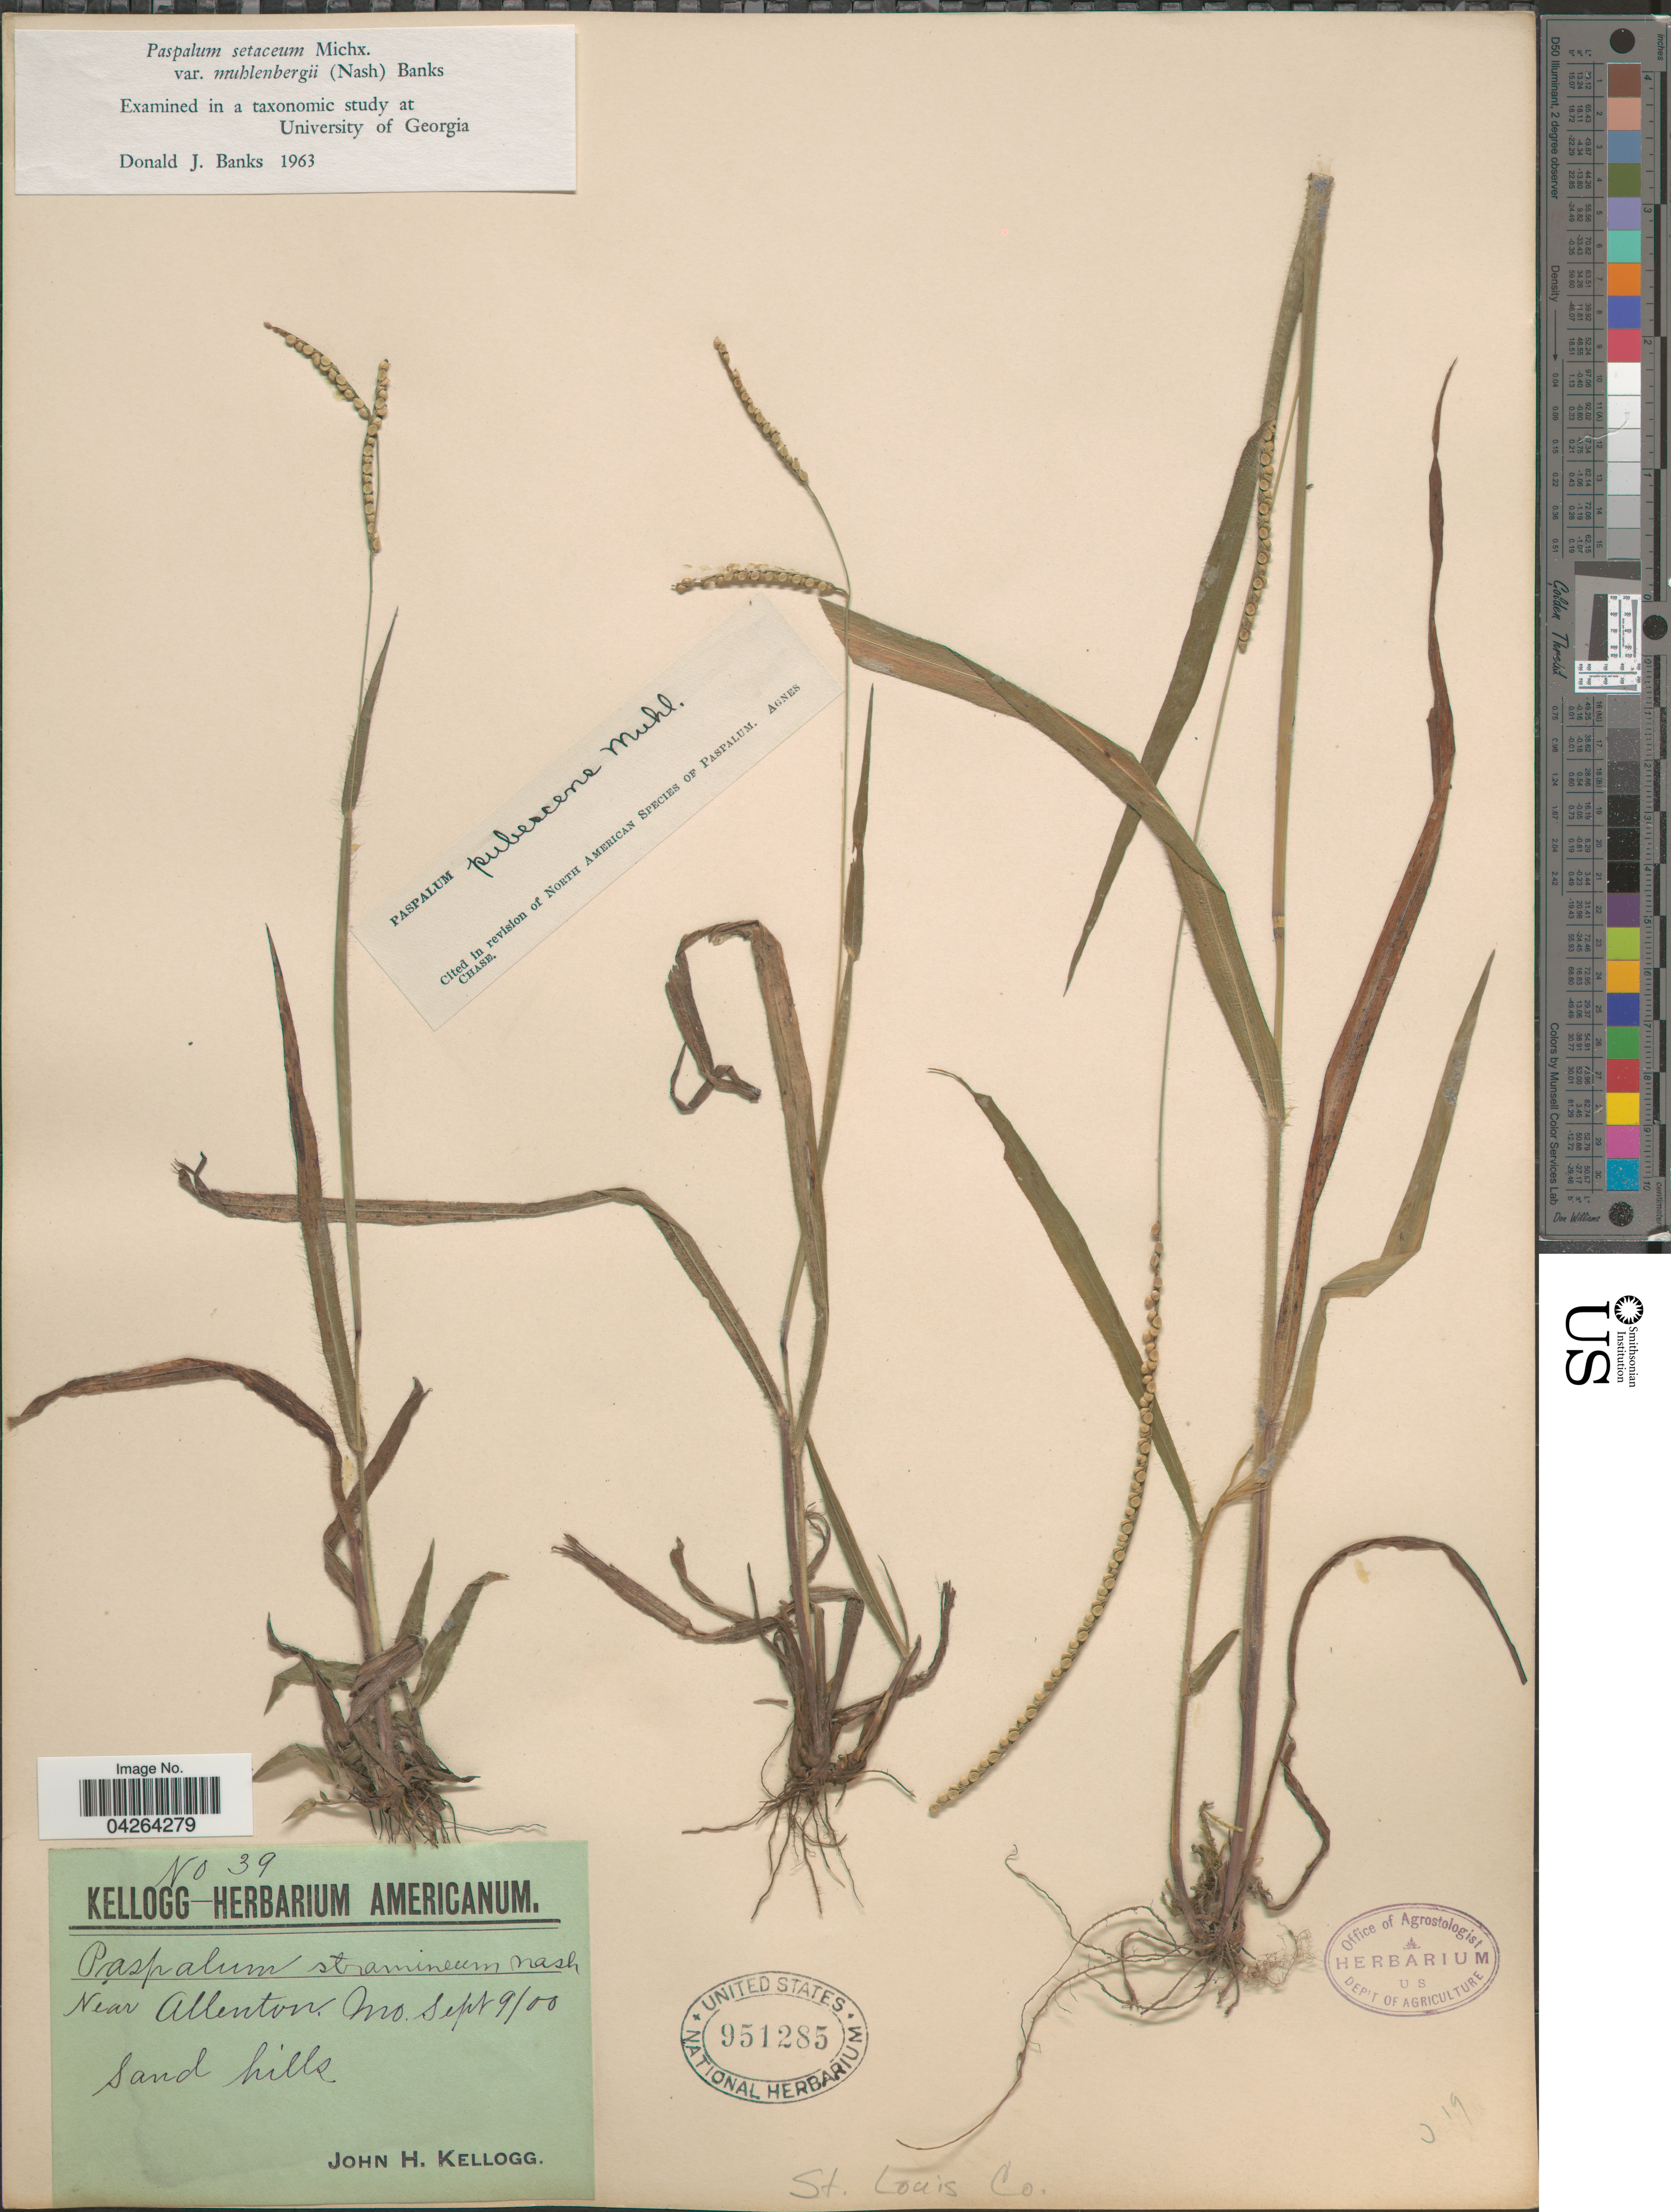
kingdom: Plantae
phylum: Tracheophyta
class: Liliopsida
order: Poales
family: Poaceae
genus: Paspalum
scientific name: Paspalum setaceum var. muhlenbergii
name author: (Nash) D.J. Banks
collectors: J. H. Kellogg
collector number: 39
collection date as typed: Transcribed d/m/y: 9/9/0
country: United States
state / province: Missouri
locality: Near Allenton. St. Louis Co.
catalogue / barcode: US 951285